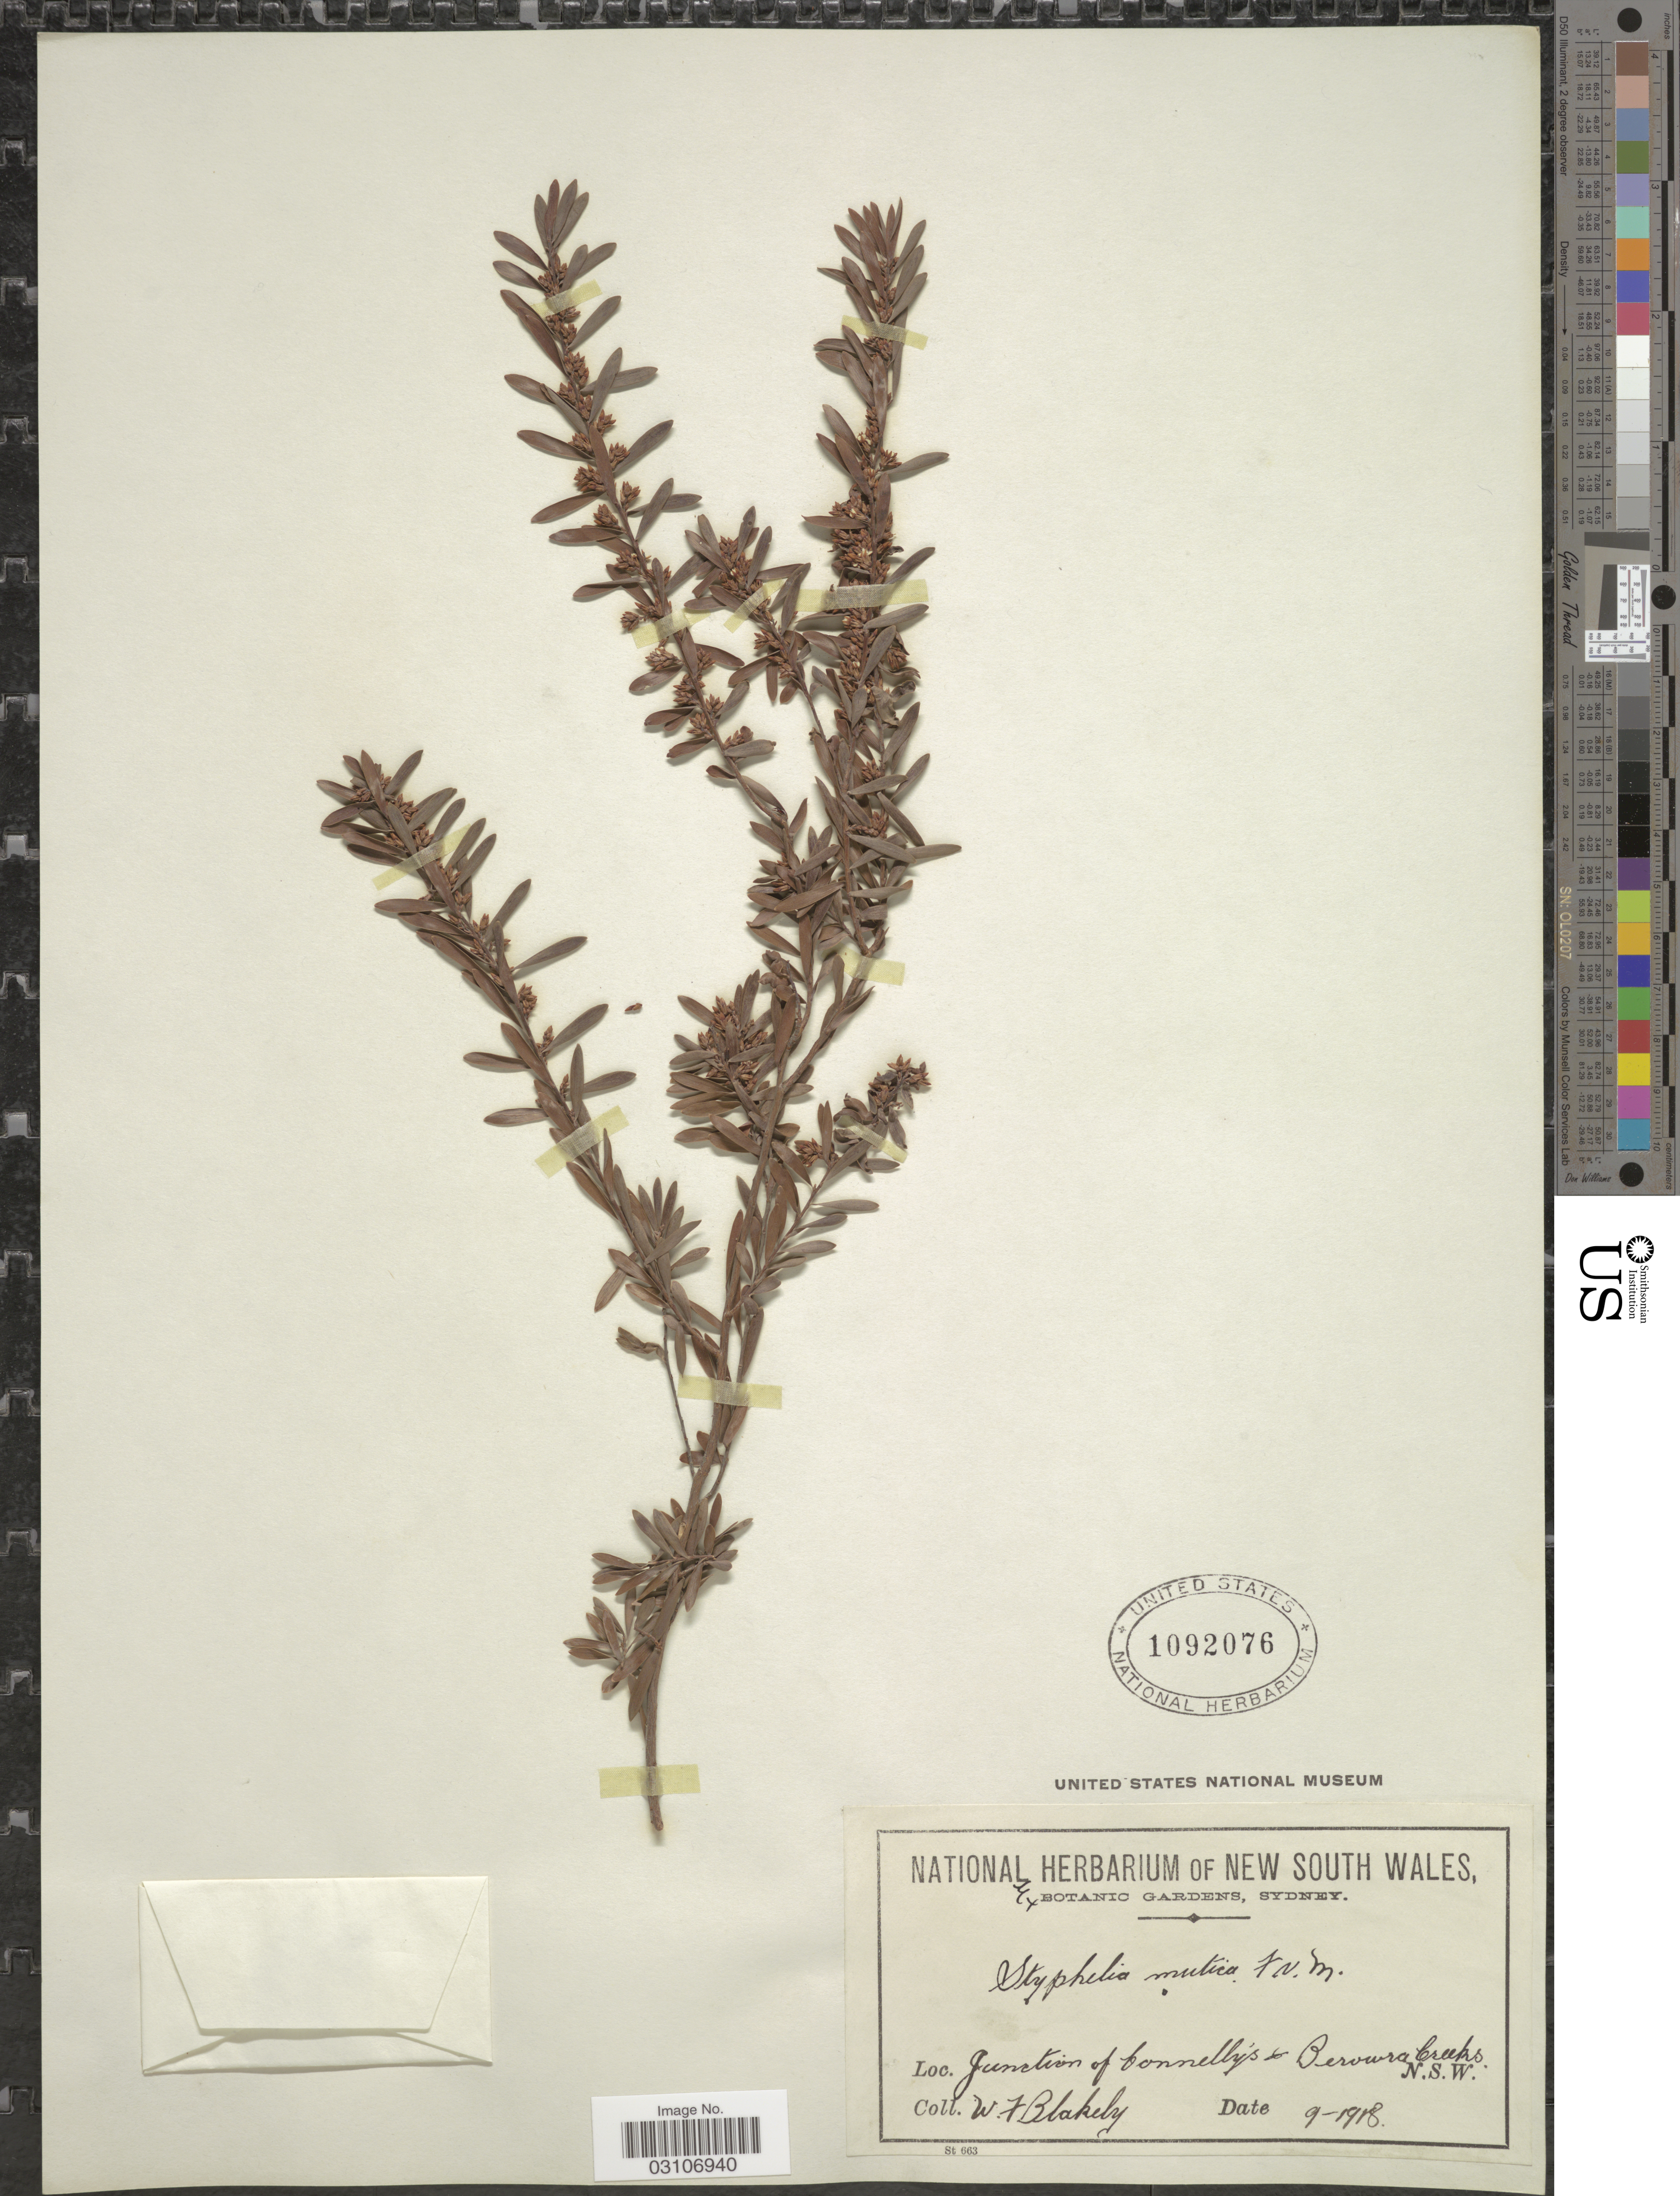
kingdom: Plantae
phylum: Tracheophyta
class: Magnoliopsida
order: Ericales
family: Ericaceae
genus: Leucopogon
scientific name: Leucopogon muticus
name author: R. Br.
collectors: W. Blakely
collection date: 1918-09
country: Australia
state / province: New South Wales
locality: Junction of Connelly's to Berowra Creeks.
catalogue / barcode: US 1092076